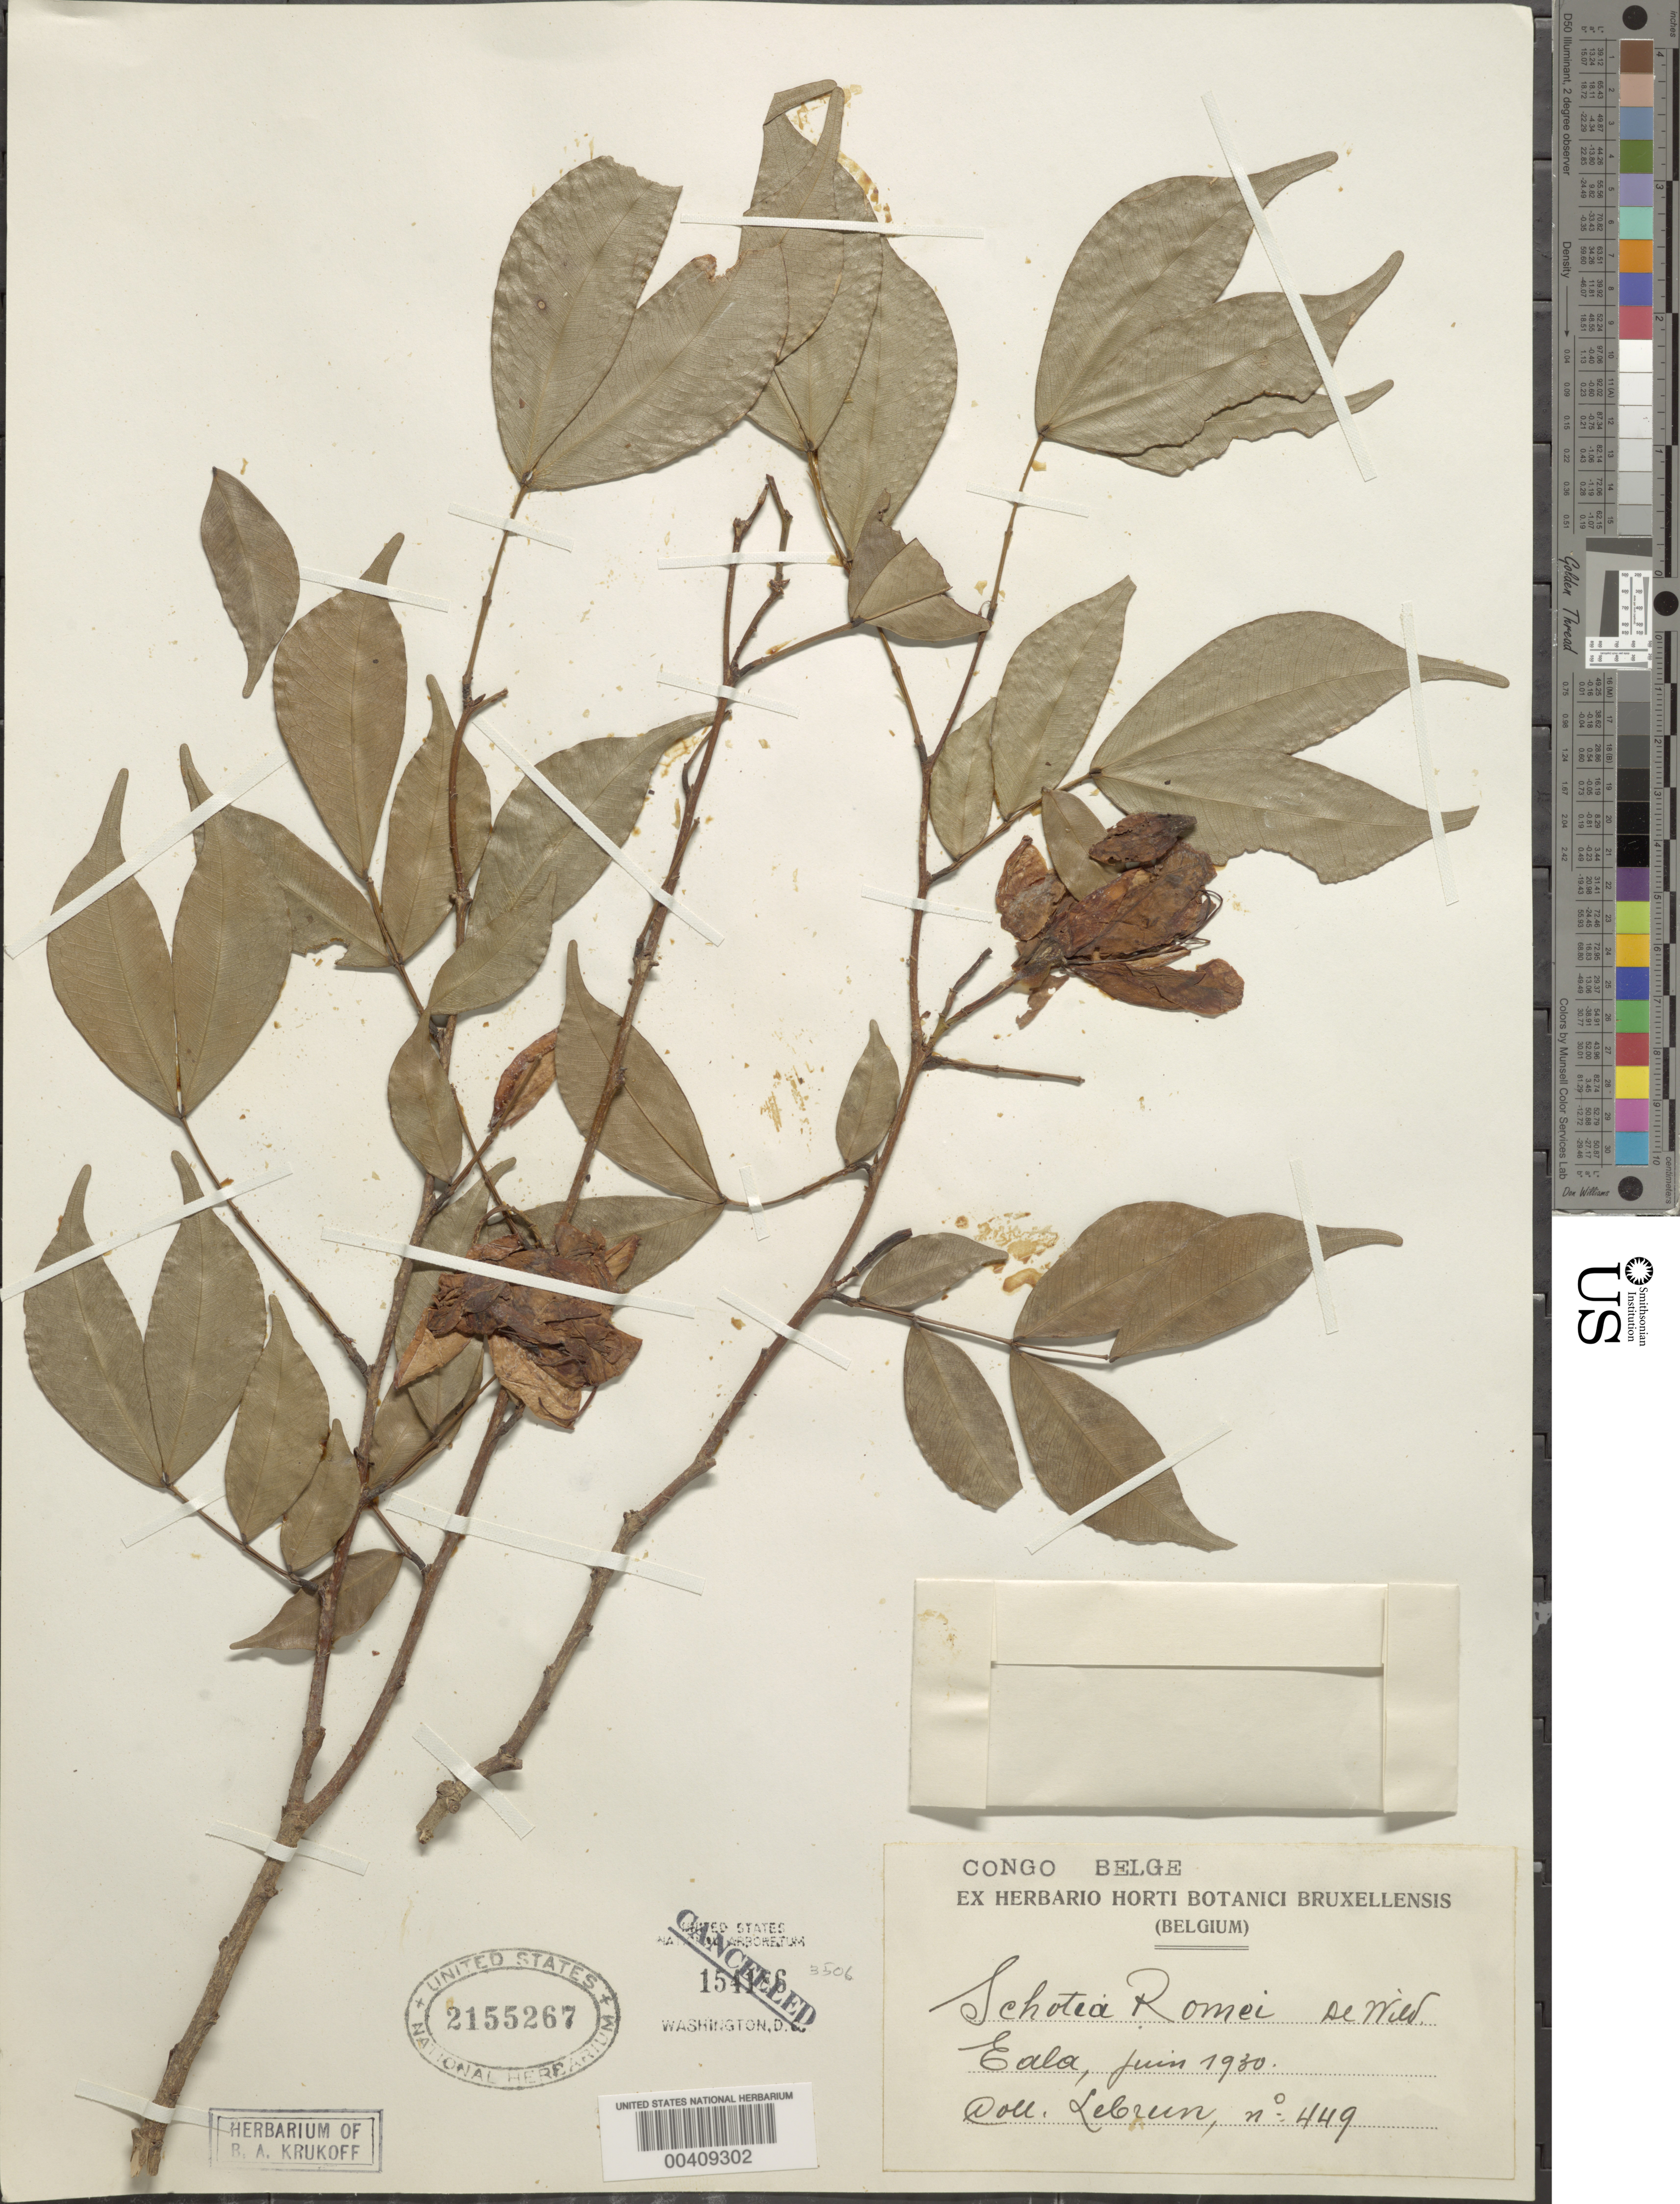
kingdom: Plantae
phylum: Tracheophyta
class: Magnoliopsida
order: Fabales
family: Fabaceae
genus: Schotia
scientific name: Schotia romii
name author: De Wild.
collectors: J.A. Lebrun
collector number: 449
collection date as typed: Jun 1930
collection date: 1930-06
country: Congo, Democratic Republic of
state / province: Équateur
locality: Eala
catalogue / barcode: US 2155267